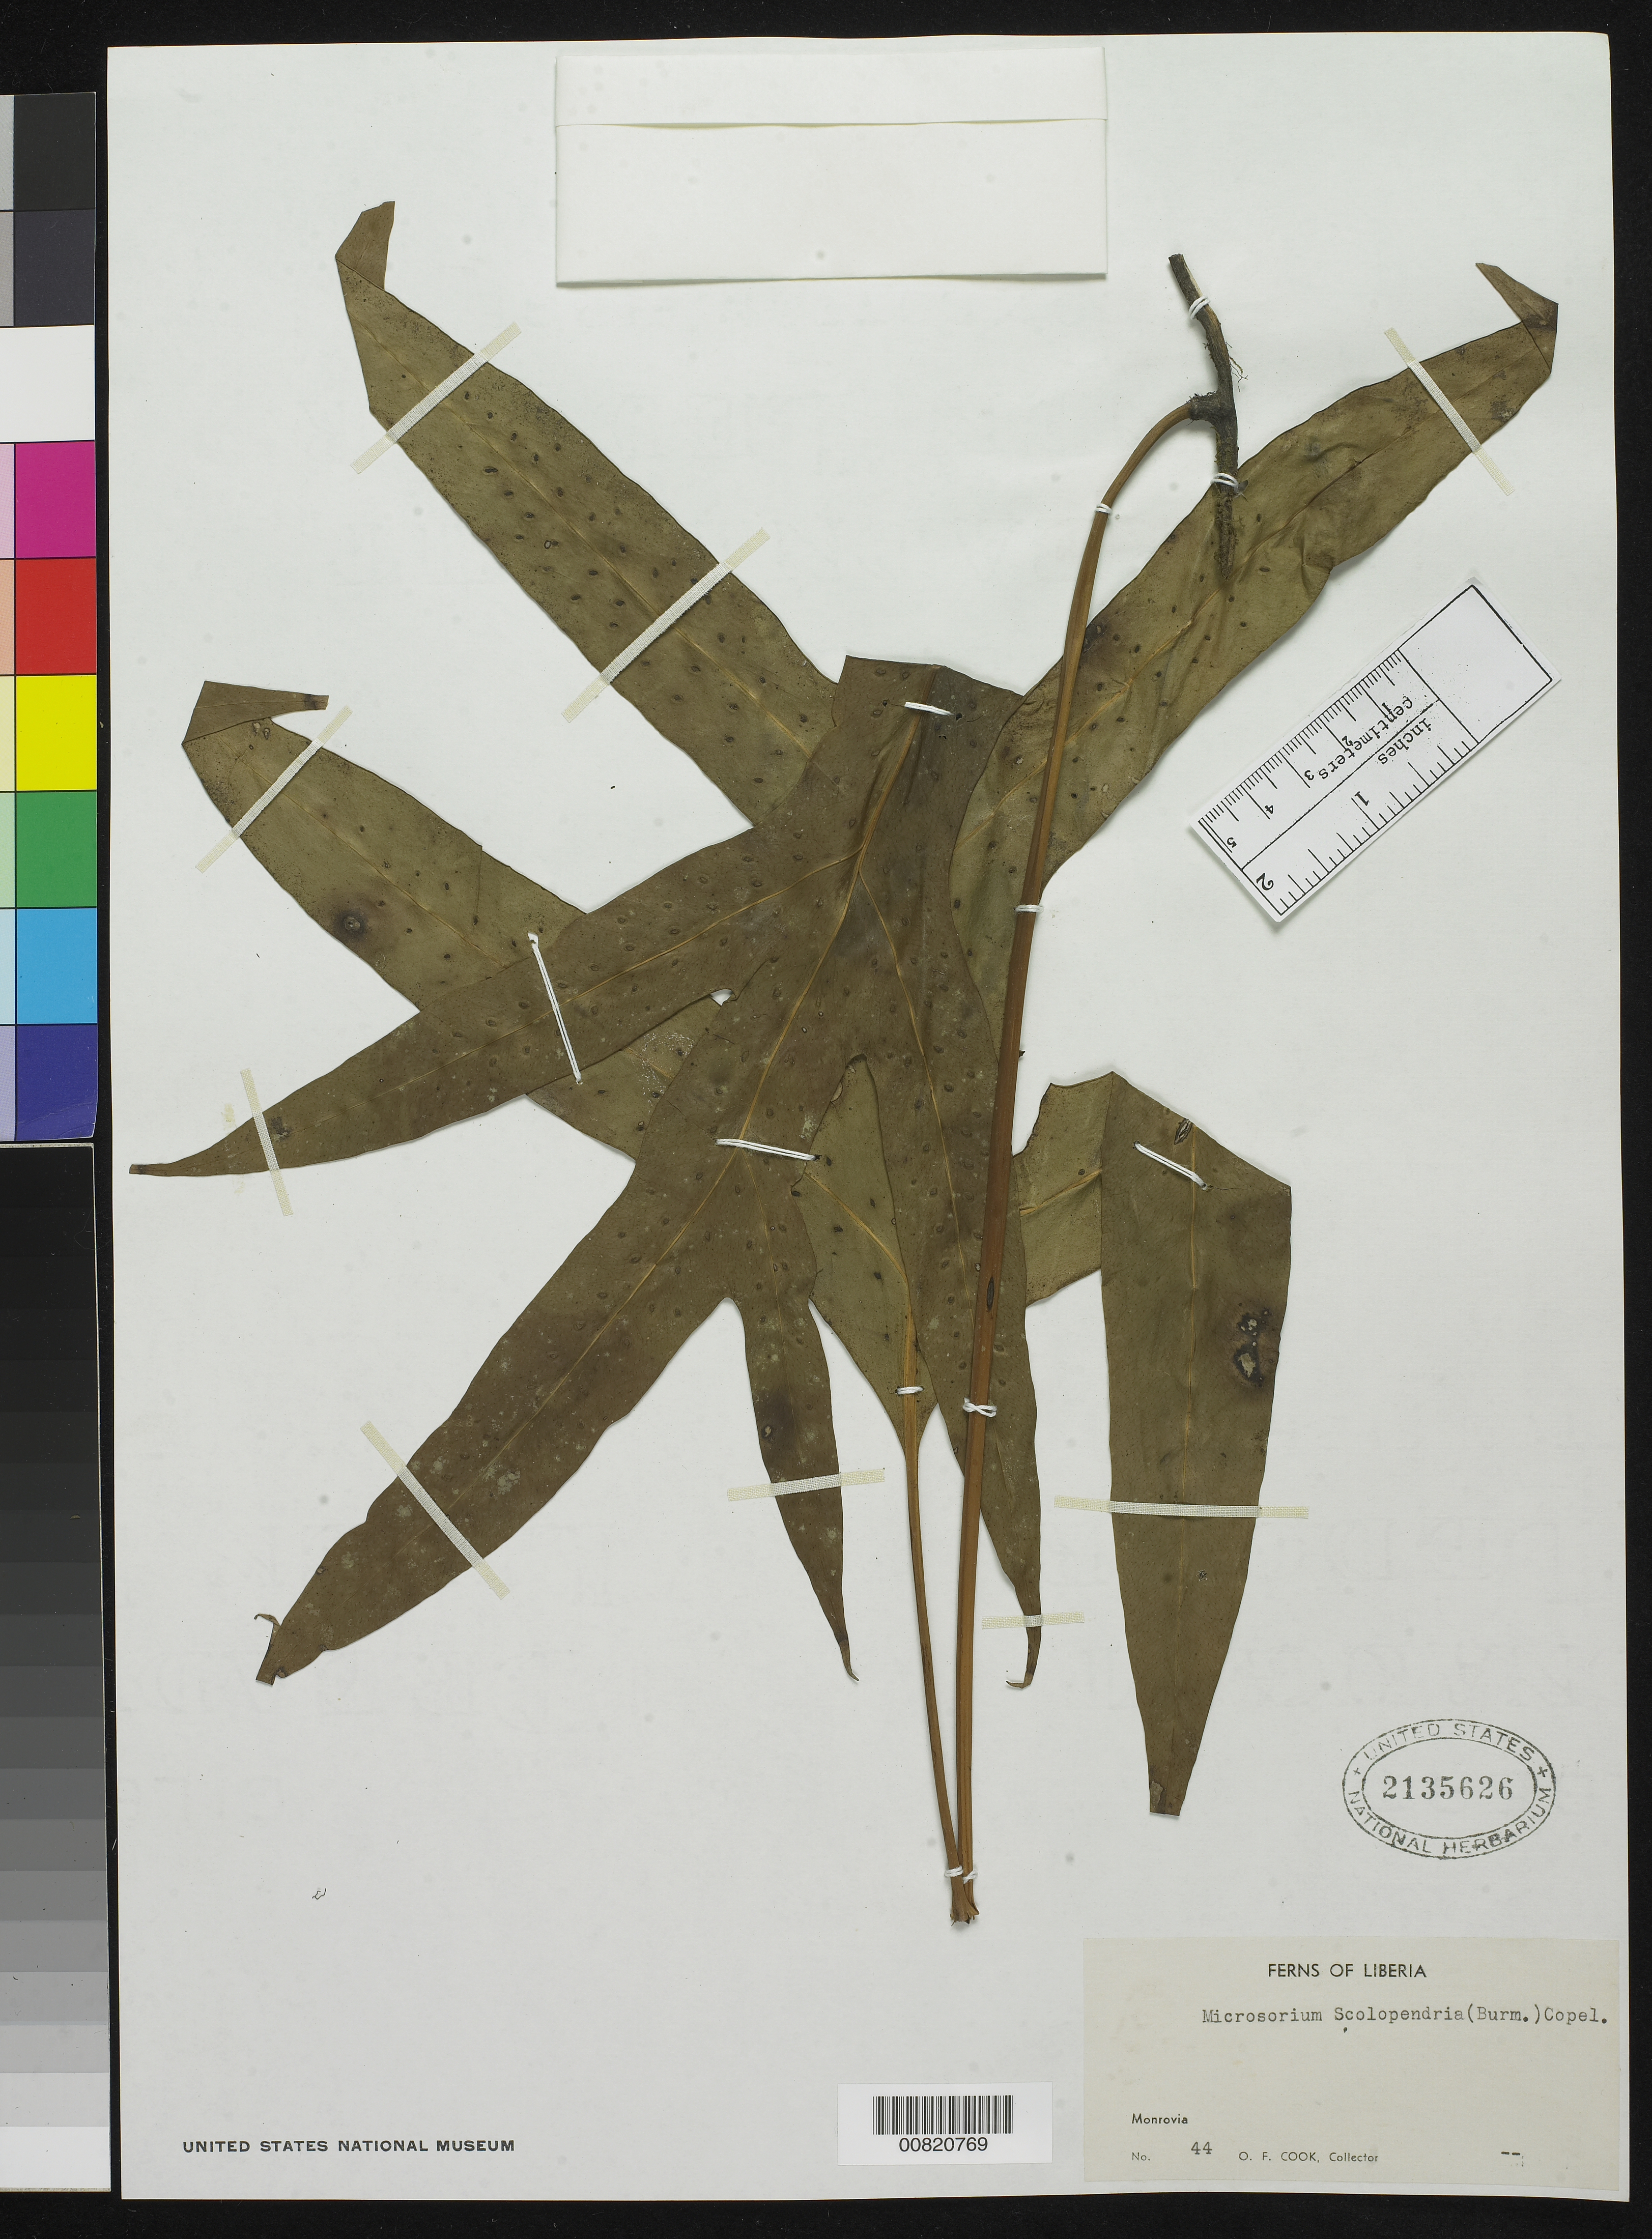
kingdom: Plantae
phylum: Tracheophyta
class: Polypodiopsida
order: Polypodiales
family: Polypodiaceae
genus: Polypodium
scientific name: Polypodium scolopendria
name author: Burm. f.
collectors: O. F. Cook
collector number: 44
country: Liberia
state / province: Montserrado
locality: Monrovia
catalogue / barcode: US 2135626